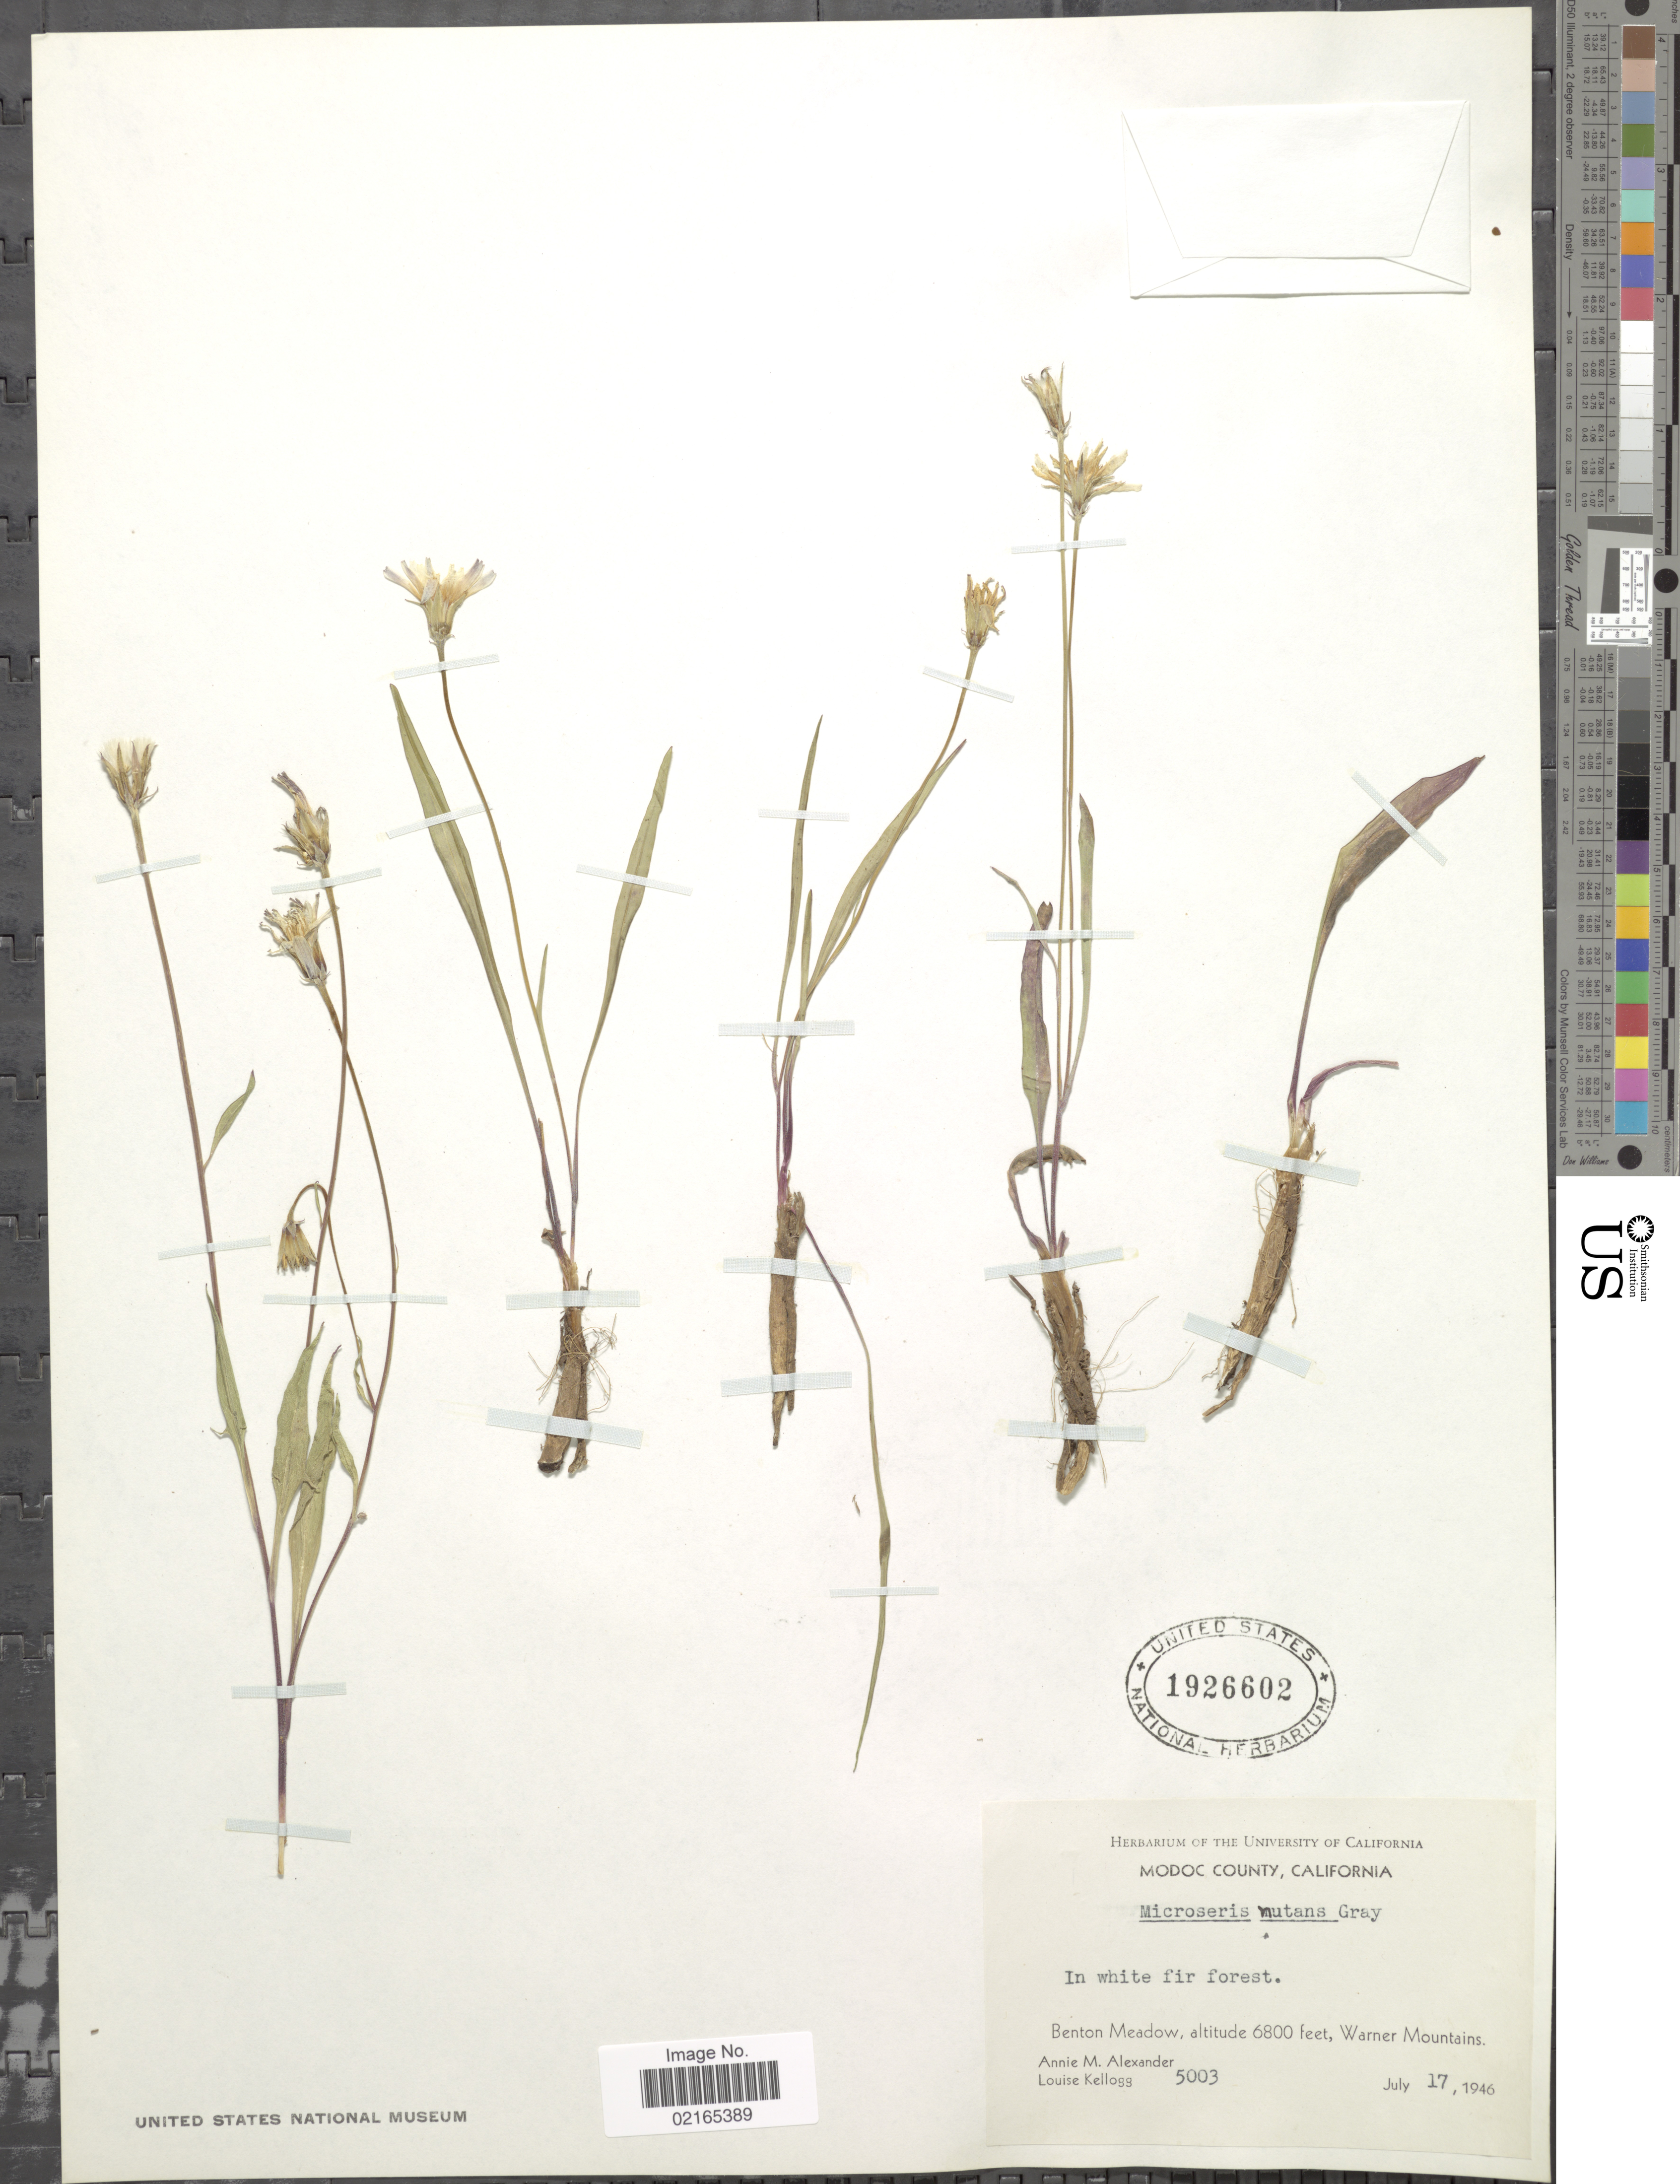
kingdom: Plantae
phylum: Tracheophyta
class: Magnoliopsida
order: Asterales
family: Asteraceae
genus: Microseris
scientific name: Microseris nutans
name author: (Hook.) Sch. Bip.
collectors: L. Kellogg & A. M. Alexander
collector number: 5003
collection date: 1946-07-17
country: United States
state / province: California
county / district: Modoc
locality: Modoc County, in white fir forest, Benton Meadow, Warner Mountains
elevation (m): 2073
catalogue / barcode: US 1926602